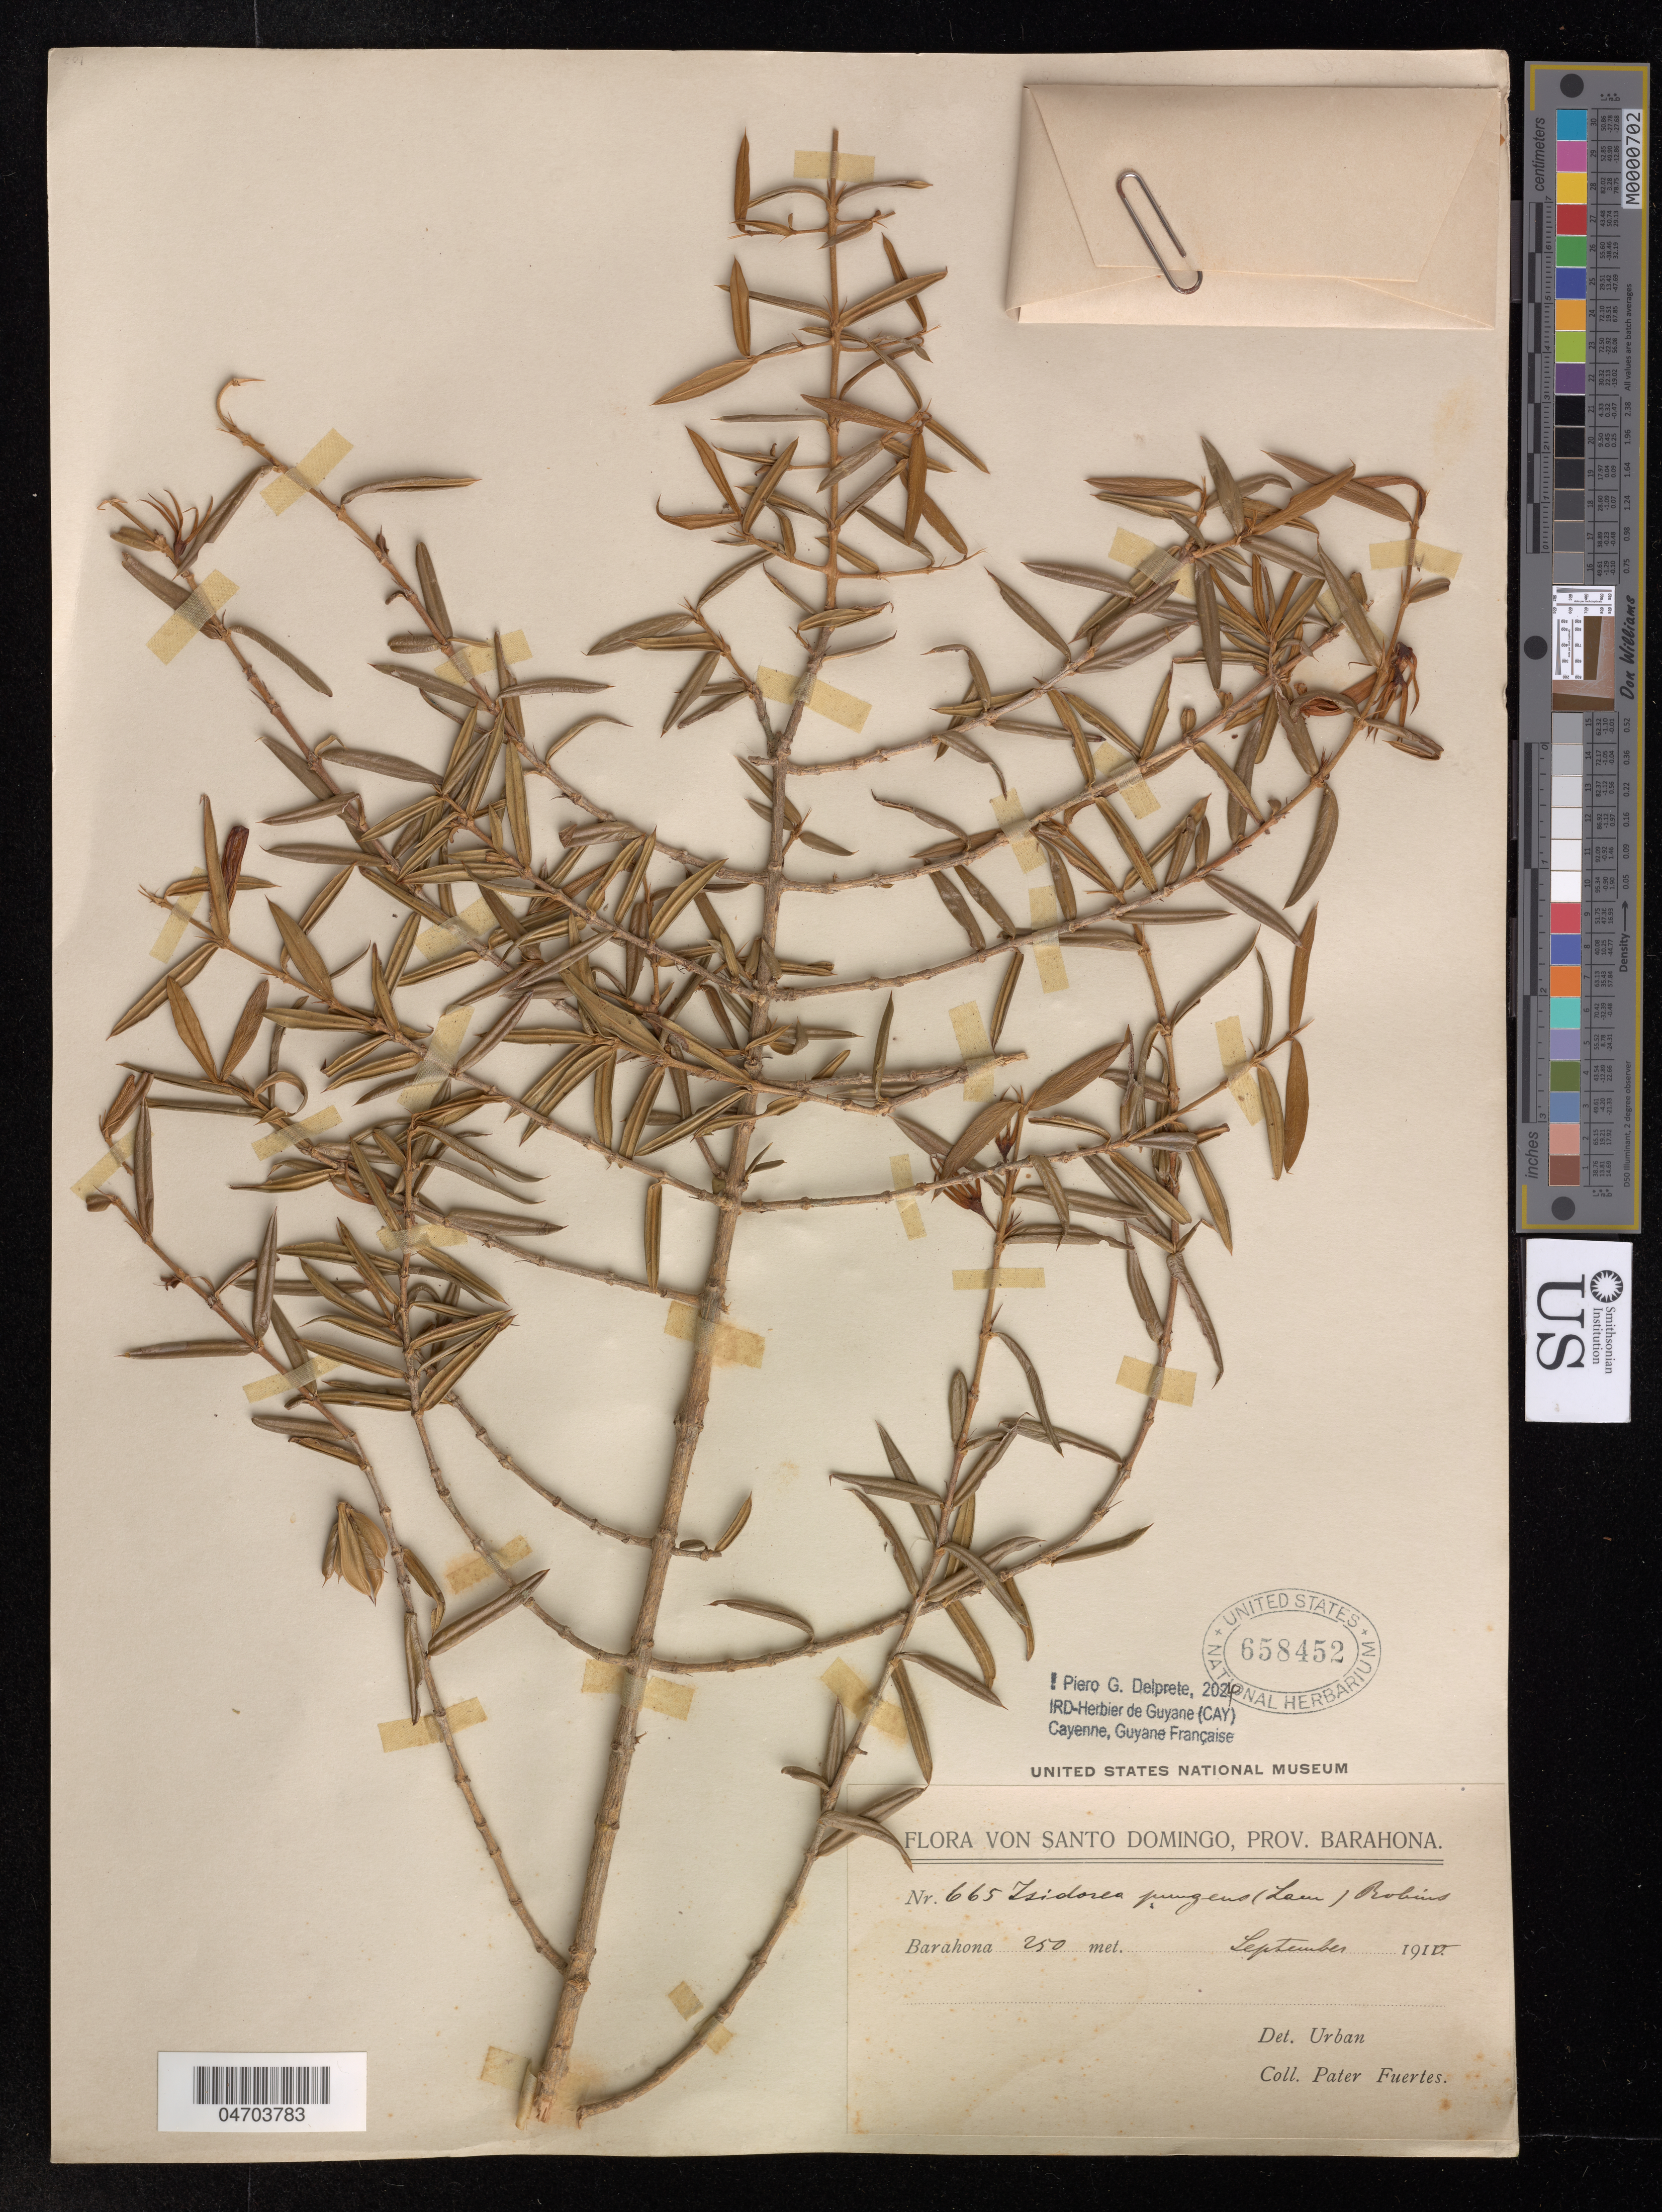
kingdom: Plantae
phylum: Tracheophyta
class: Magnoliopsida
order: Gentianales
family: Rubiaceae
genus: Isidorea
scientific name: Isidorea pungens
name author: (Lam.) B.L. Rob.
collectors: P. Fuertes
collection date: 1910-09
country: Dominican Republic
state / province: Barahona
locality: Santo Domingo.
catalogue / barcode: US 658452